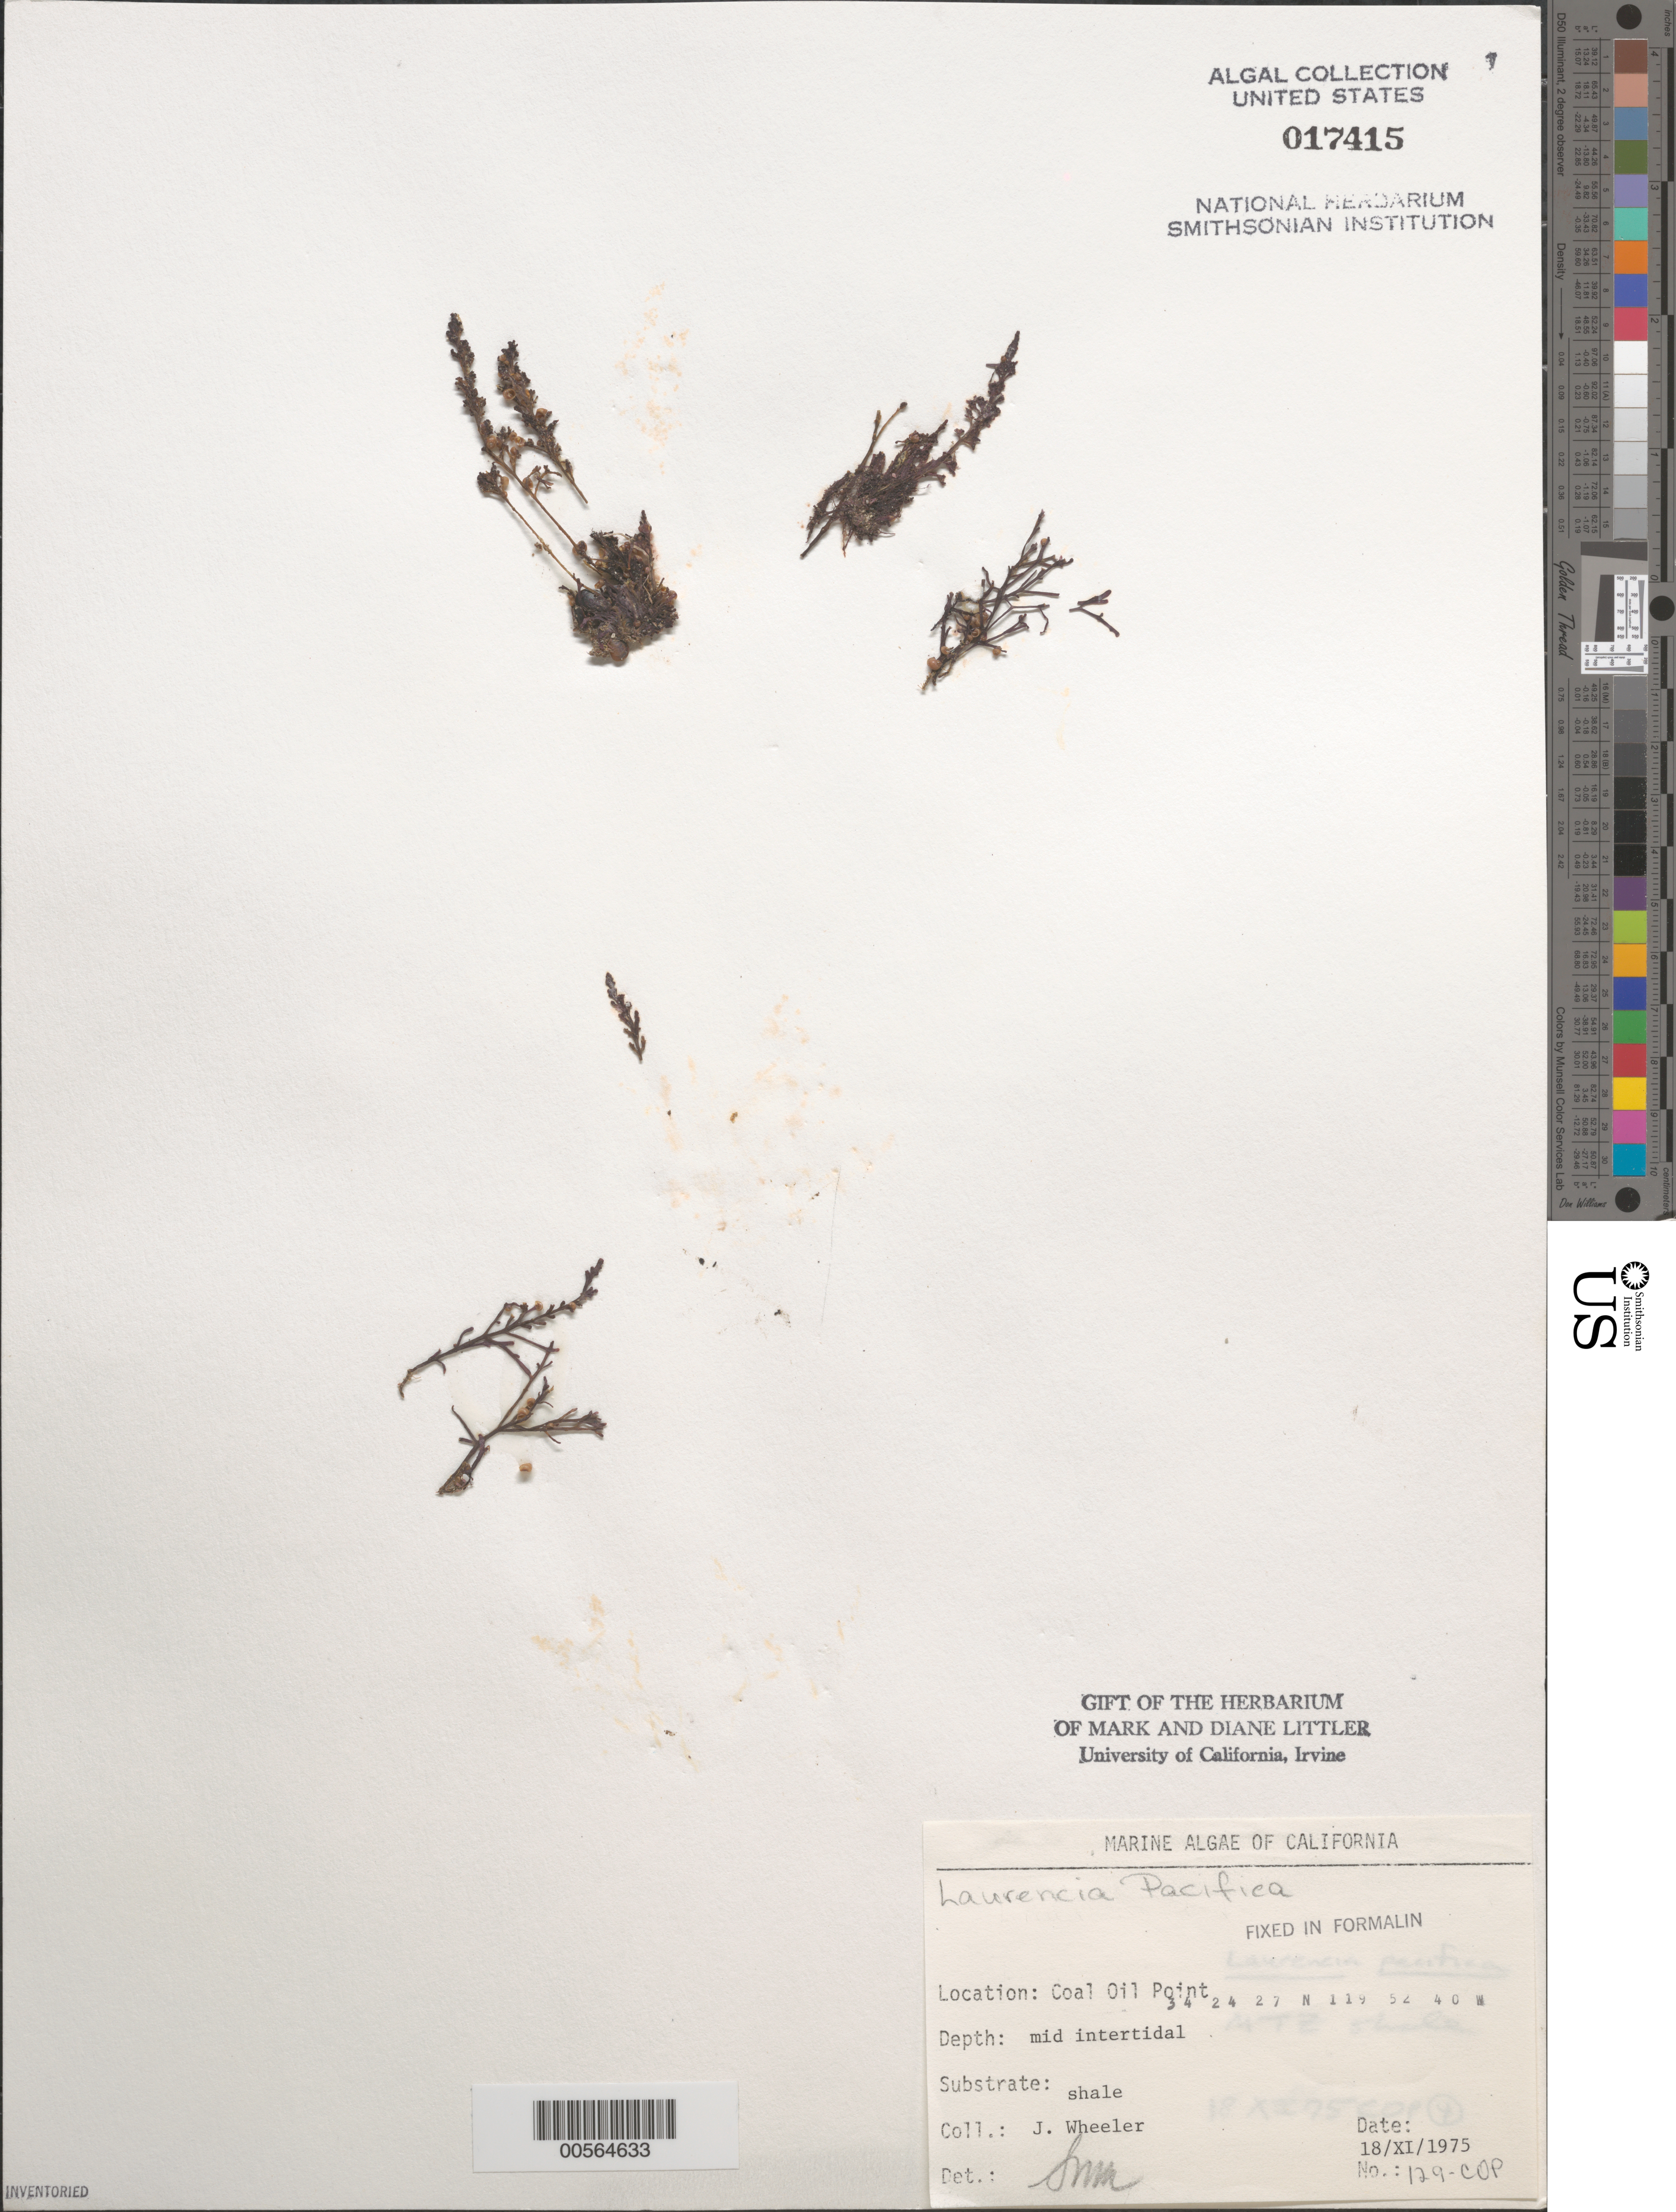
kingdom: Plantae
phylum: Rhodophyta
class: Florideophyceae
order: Ceramiales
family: Rhodomelaceae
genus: Laurencia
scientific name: Laurencia pacifica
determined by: Murray, S. N.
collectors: J. L. Wheeler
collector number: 129-cop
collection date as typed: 18 Nov 1975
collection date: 1975-11-18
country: United States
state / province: California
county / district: Santa Barbara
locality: Coal Oil Point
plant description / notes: BLM-SOCALBIGHT Rocky Intertidal Survey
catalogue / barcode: US 17415